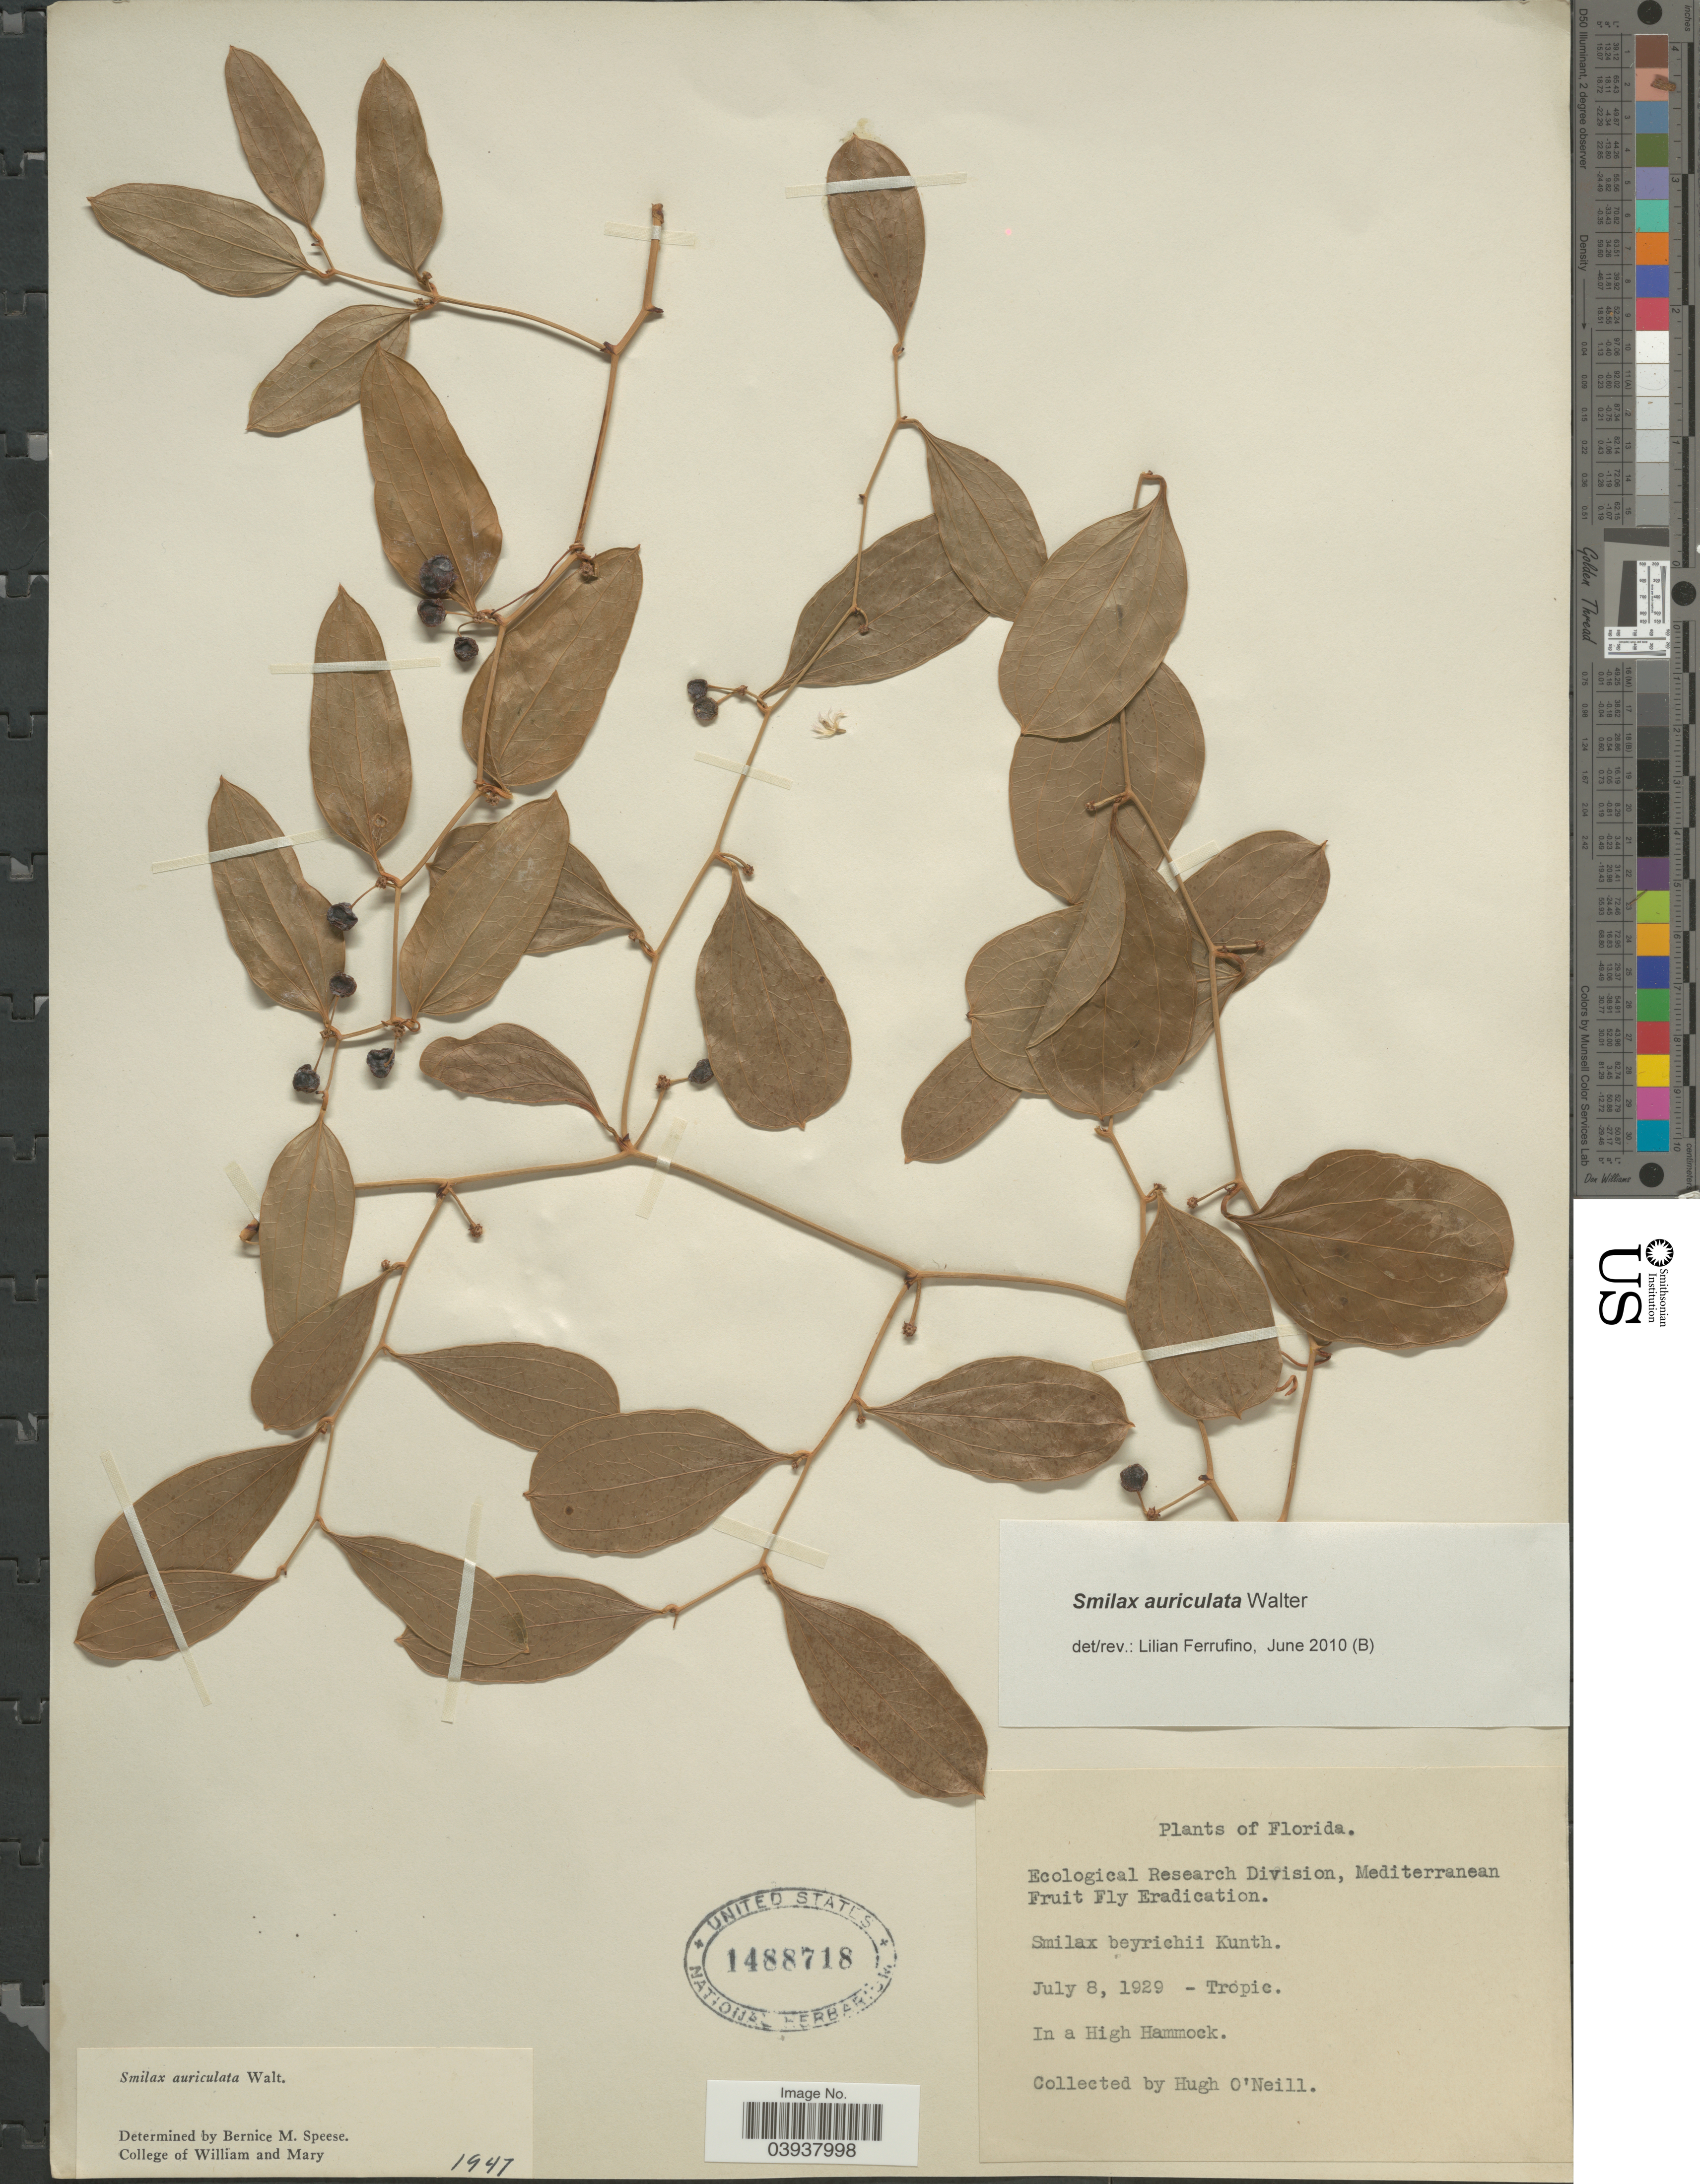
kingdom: Plantae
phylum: Tracheophyta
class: Liliopsida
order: Liliales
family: Smilacaceae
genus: Smilax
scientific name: Smilax auriculata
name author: Walter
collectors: H. O'Neill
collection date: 1929-07-08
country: United States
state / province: Florida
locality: Tropic. In a High Hammock.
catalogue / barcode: US 1488718